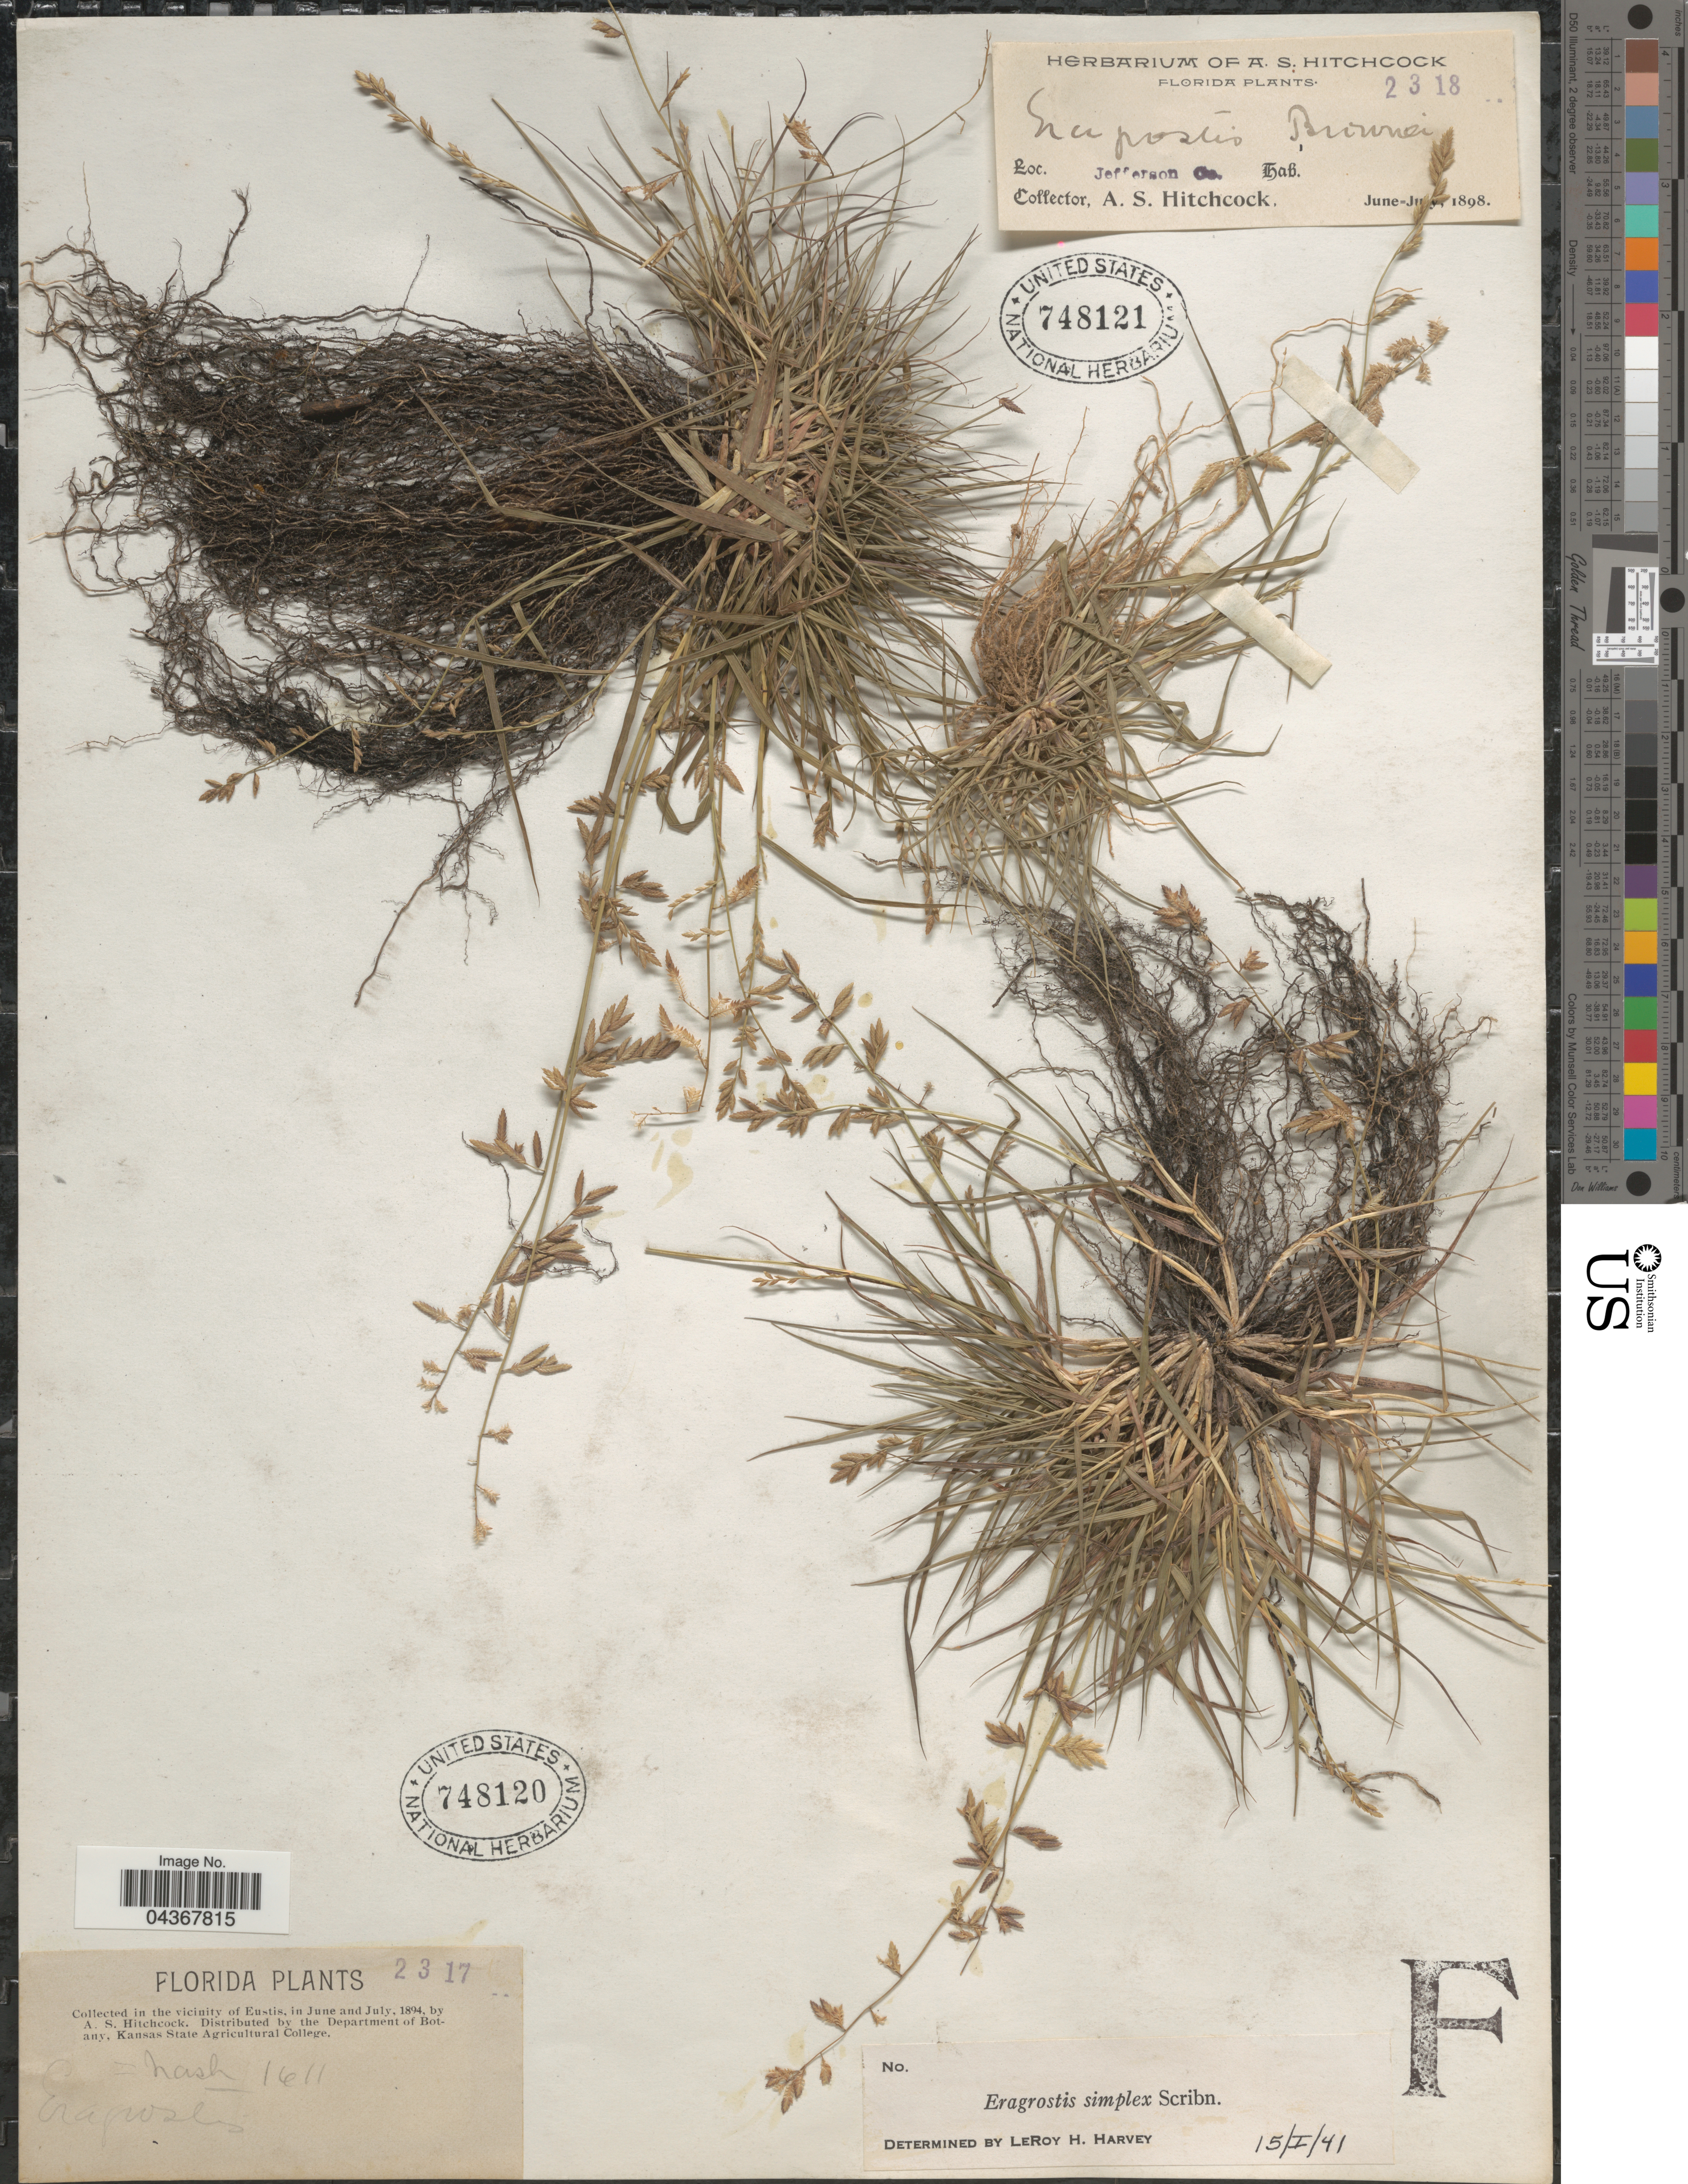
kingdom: Plantae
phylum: Tracheophyta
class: Liliopsida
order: Poales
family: Poaceae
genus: Eragrostis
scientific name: Eragrostis cumingii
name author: Steud.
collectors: A. S. Hitchcock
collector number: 2318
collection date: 1898-06/1898-07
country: United States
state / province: Florida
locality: Jefferson Co.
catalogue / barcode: US 748121-2